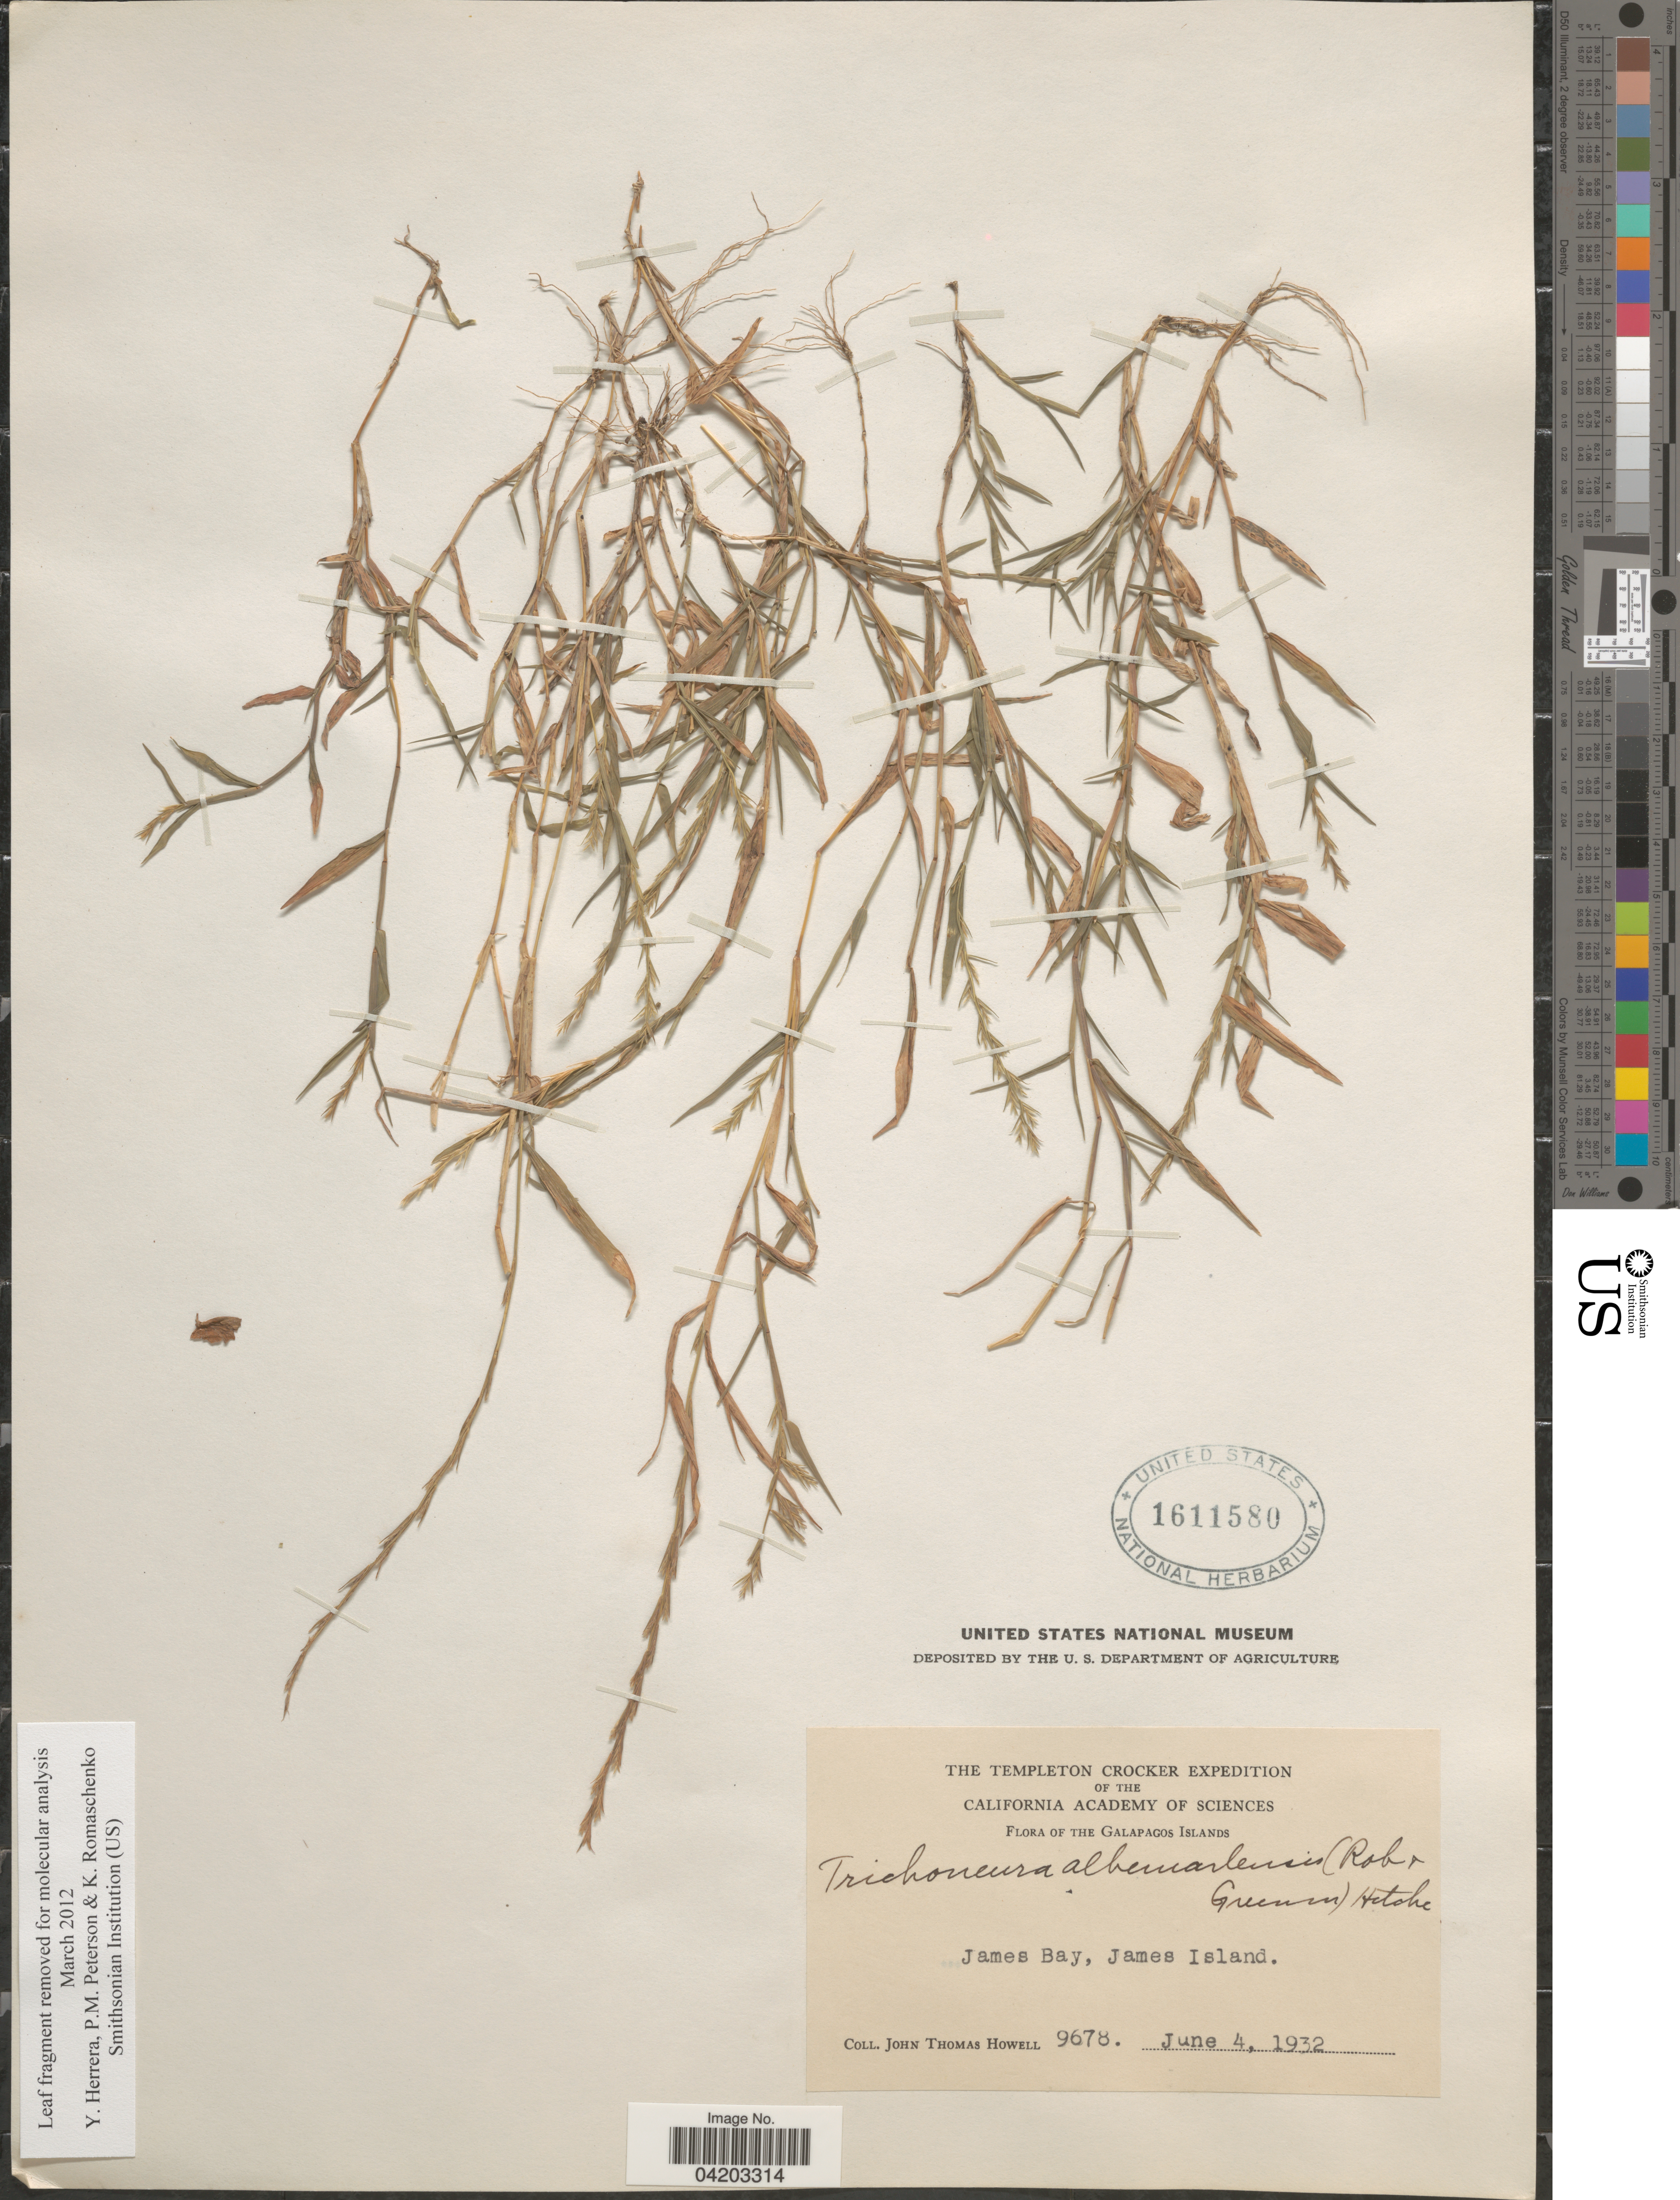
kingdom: Plantae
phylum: Tracheophyta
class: Liliopsida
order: Poales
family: Poaceae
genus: Trichoneura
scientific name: Trichoneura lindleyana var. albemarlensis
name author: (B.L. Rob. & Greenm.) C. Reeder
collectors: J. T. Howell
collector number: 9678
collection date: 1932-06-04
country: Ecuador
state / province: Colón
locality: The Templeton Crocker Expedition of the California Academy of Sciences. Galapagos Islands. James Bay, James Island.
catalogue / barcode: US 1611580